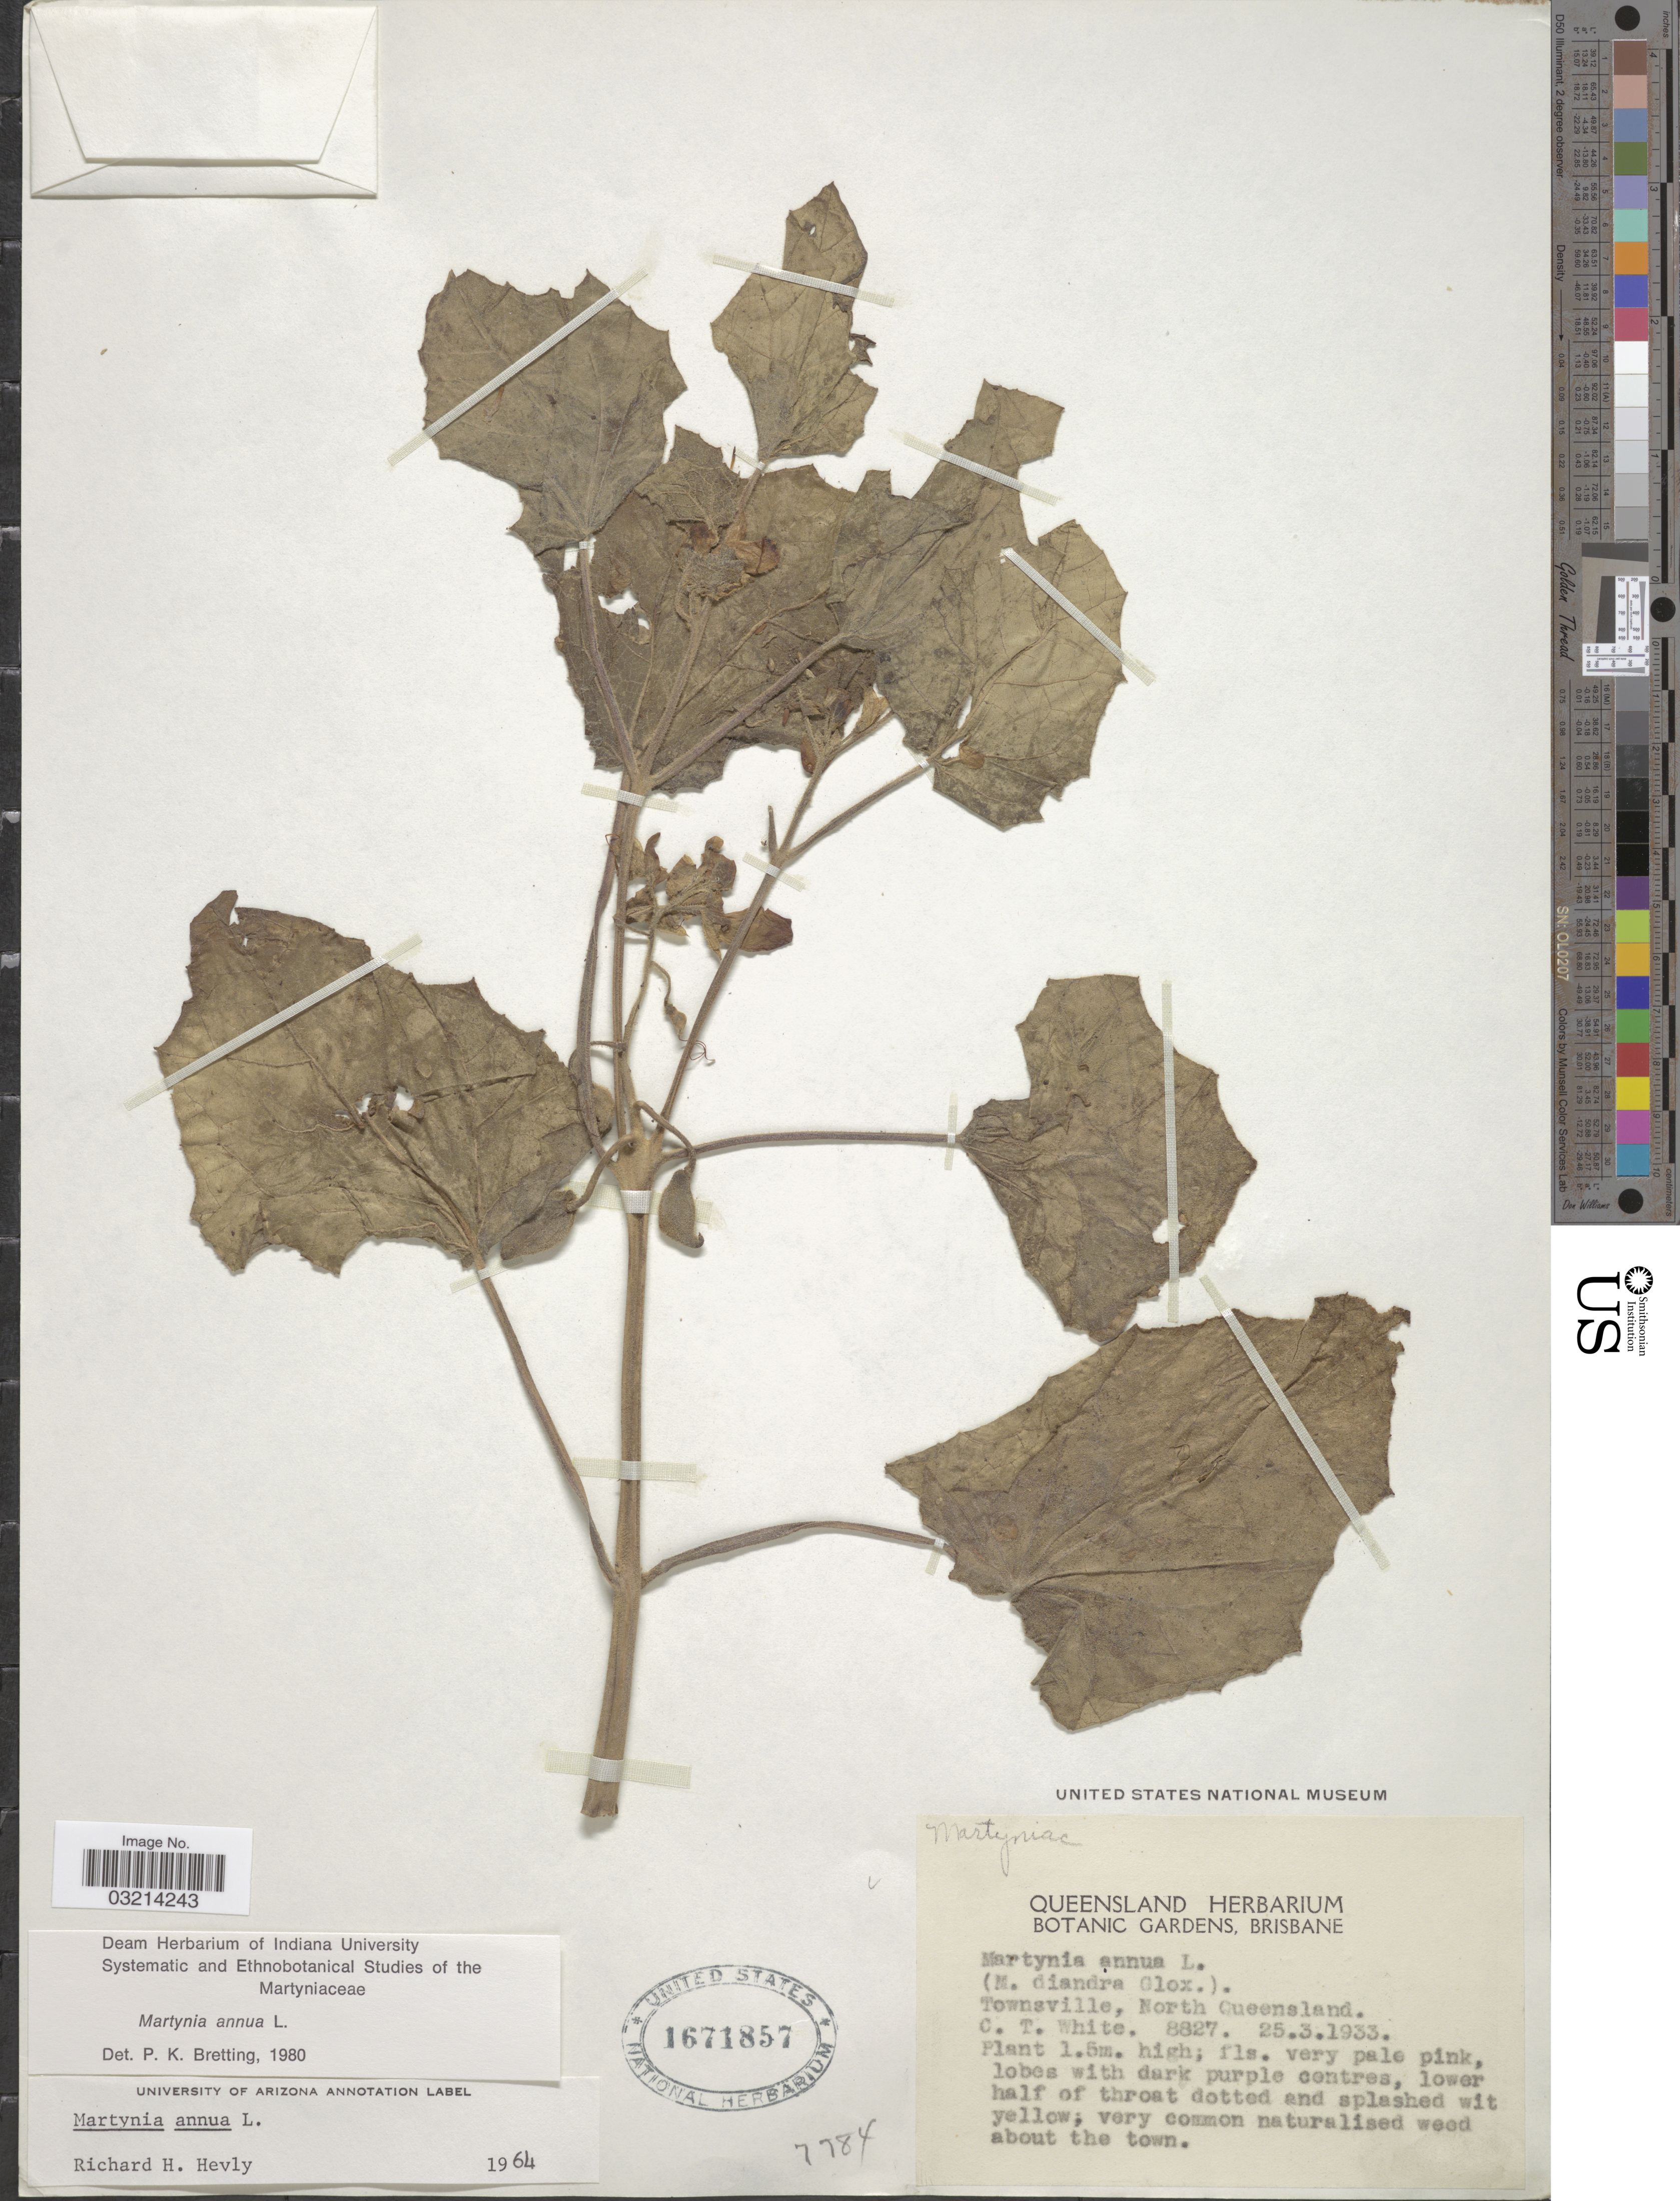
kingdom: Plantae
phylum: Tracheophyta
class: Magnoliopsida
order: Lamiales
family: Martyniaceae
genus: Martynia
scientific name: Martynia annua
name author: L.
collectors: C. T. White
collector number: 8827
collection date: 1933-03-25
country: Australia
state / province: Queensland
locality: Townsville, North Queensland.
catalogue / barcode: US 1671857